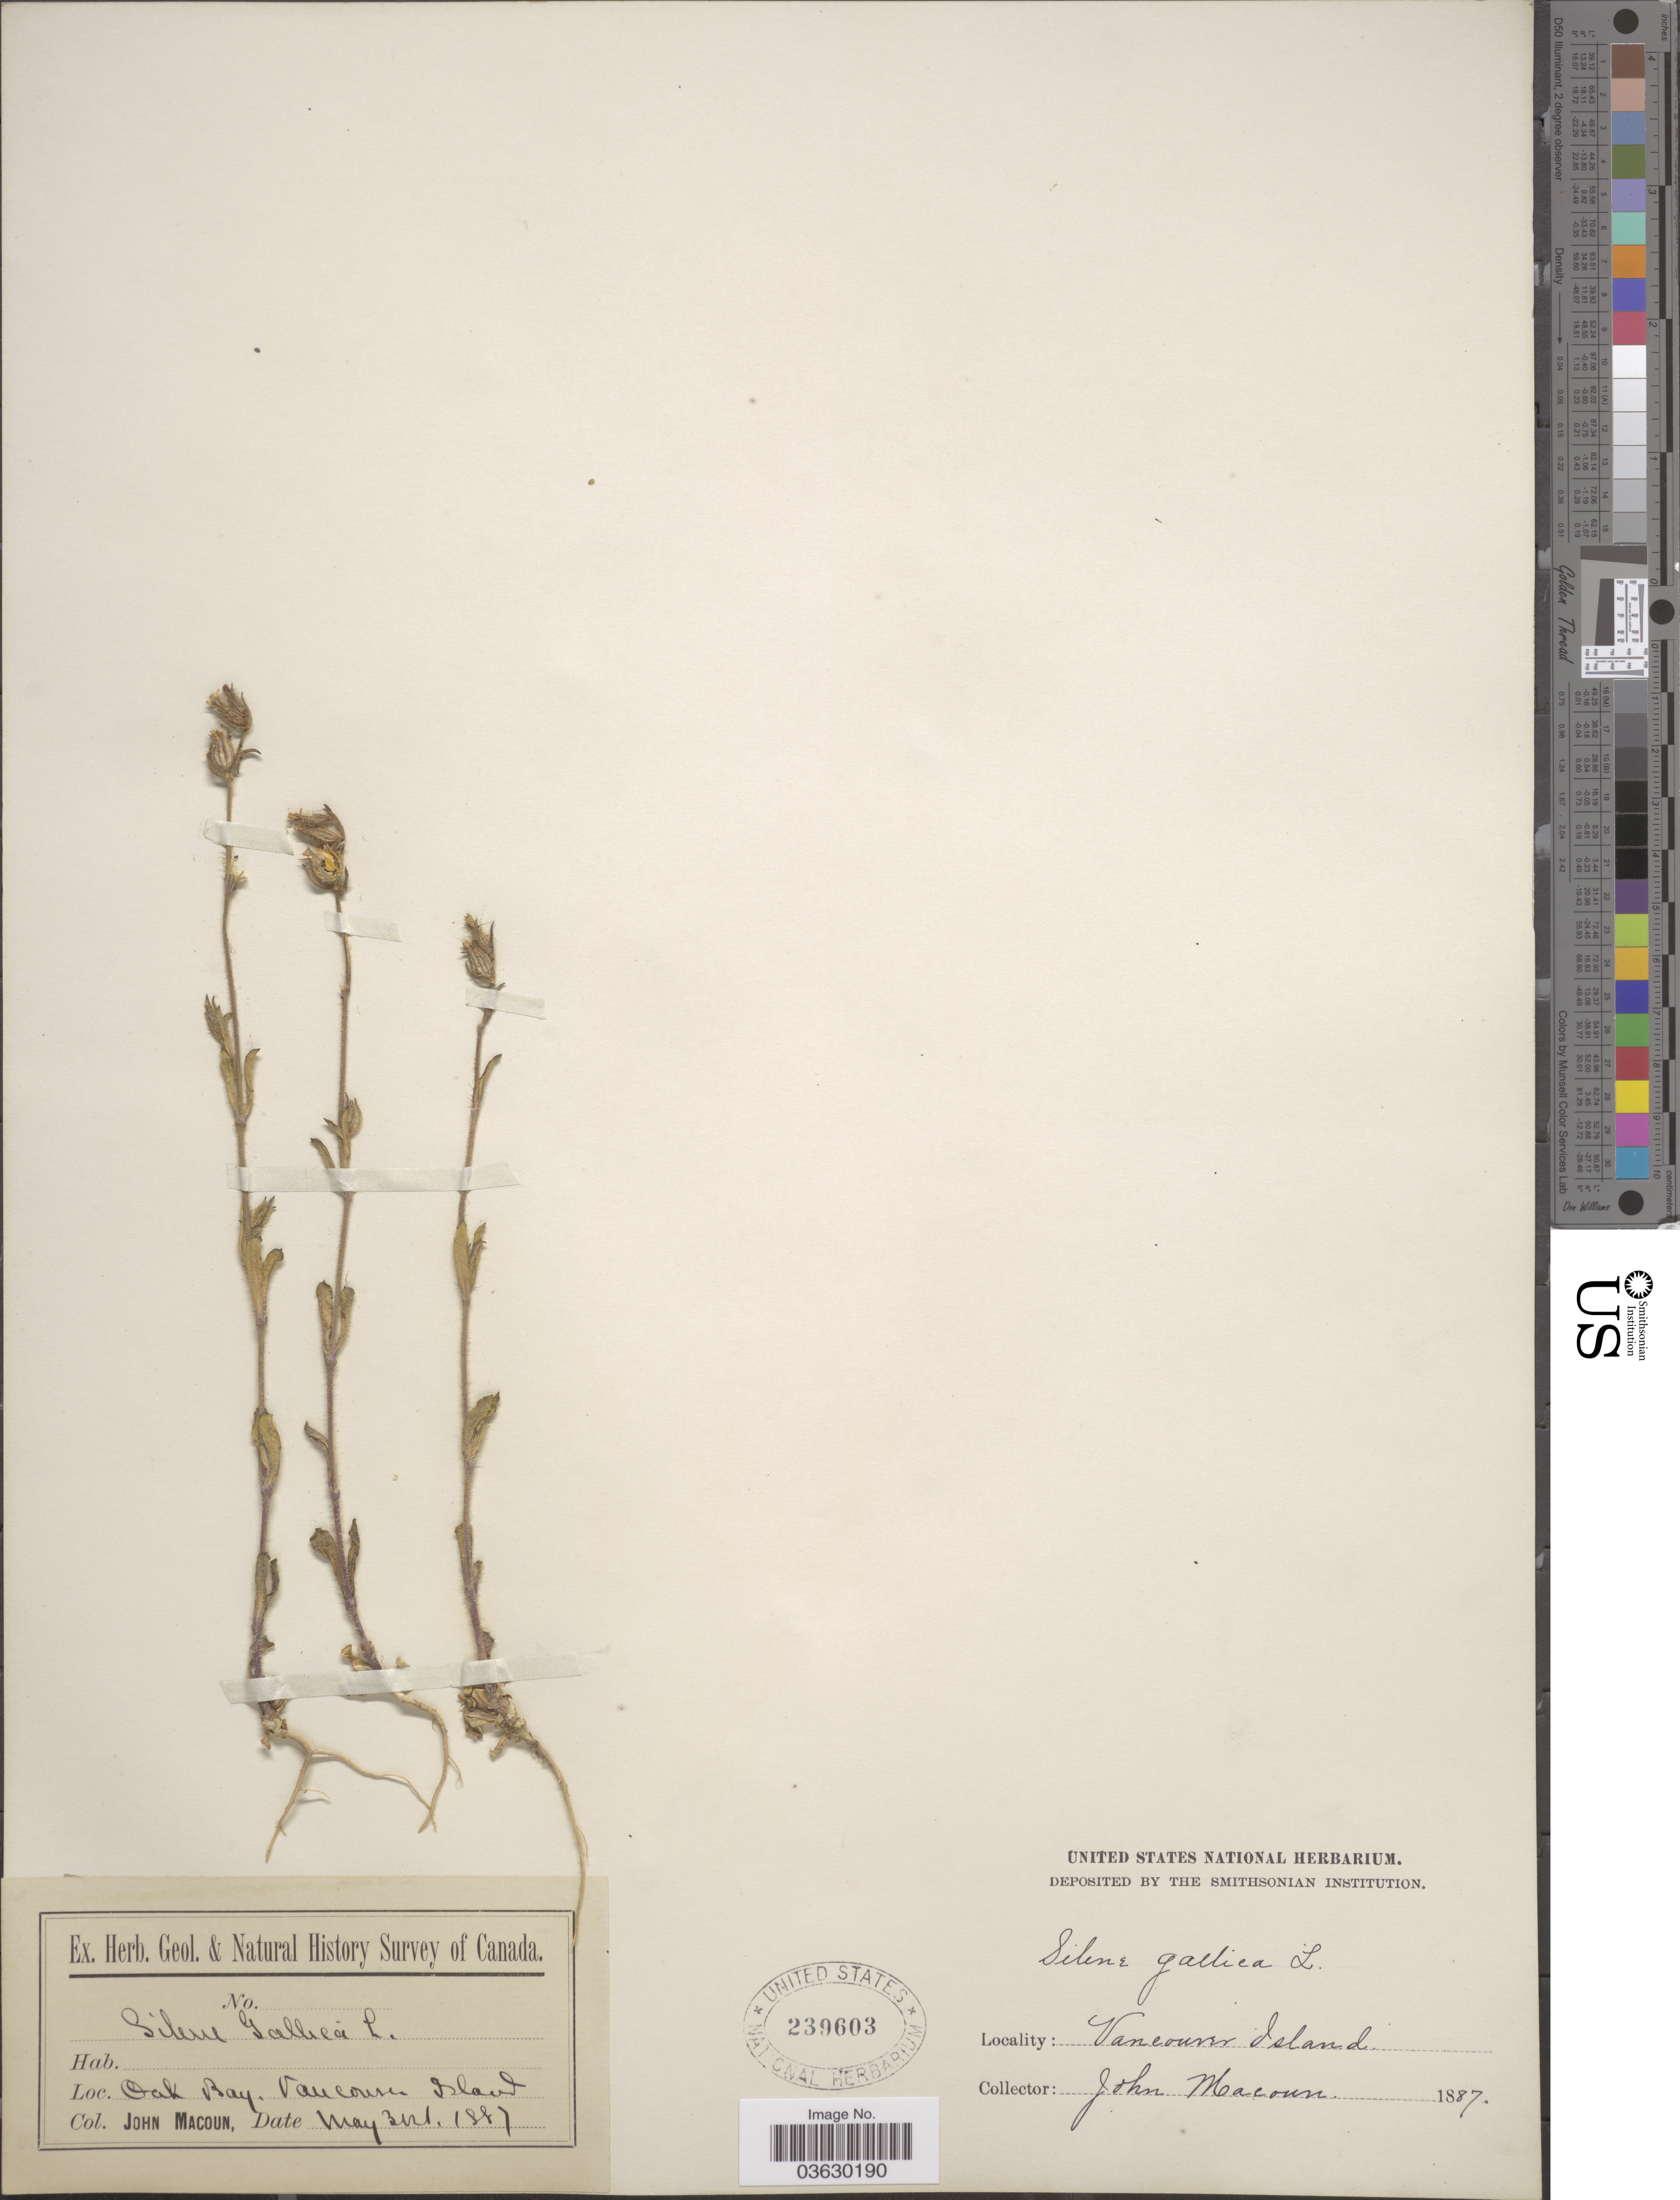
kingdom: Plantae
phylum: Tracheophyta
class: Magnoliopsida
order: Caryophyllales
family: Caryophyllaceae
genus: Silene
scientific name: Silene gallica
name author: L.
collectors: J. Macoun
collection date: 1887-05-31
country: Canada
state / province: British Columbia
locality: Oak Bay. Vancouver Island.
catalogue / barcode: US 239603